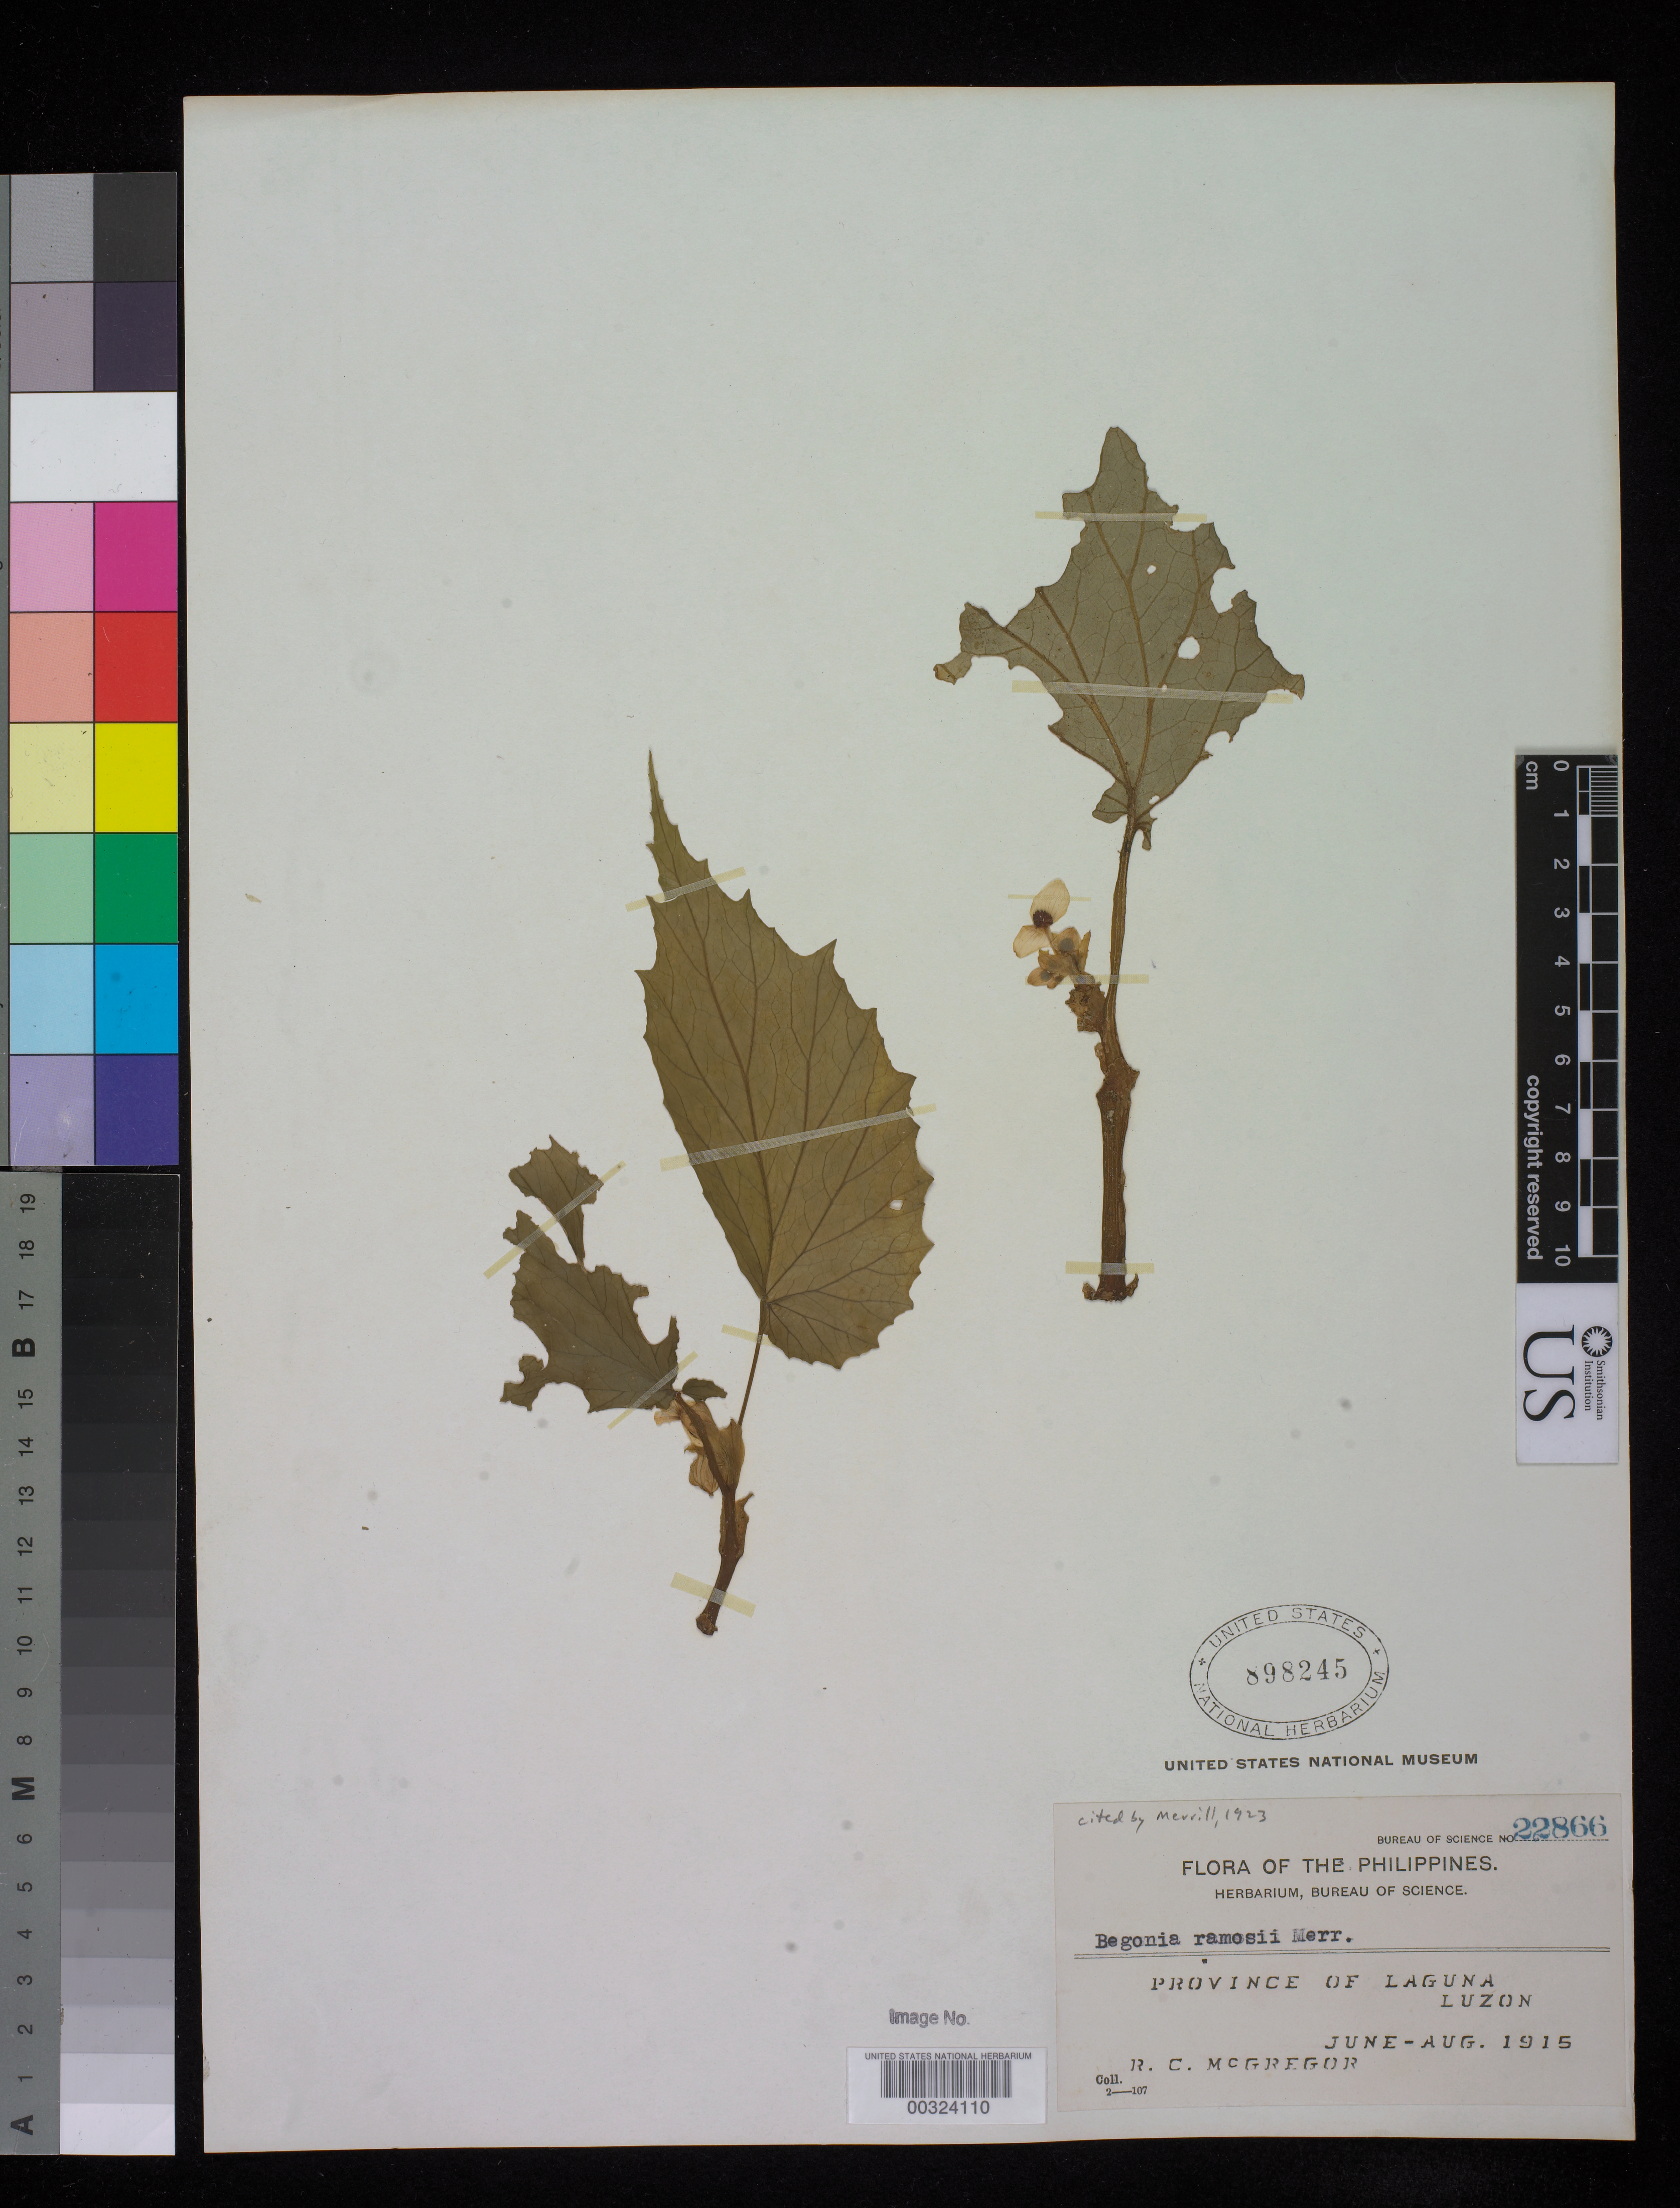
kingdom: Plantae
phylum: Tracheophyta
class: Magnoliopsida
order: Cucurbitales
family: Begoniaceae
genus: Begonia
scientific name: Begonia ramosii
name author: Merr.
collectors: R. C. McGregor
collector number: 22866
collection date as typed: Jun 1915 to -- Aug 1915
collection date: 1915-06/1915-08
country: Philippines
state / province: Calabarzon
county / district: Laguna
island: Luzon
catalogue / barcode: US 898245